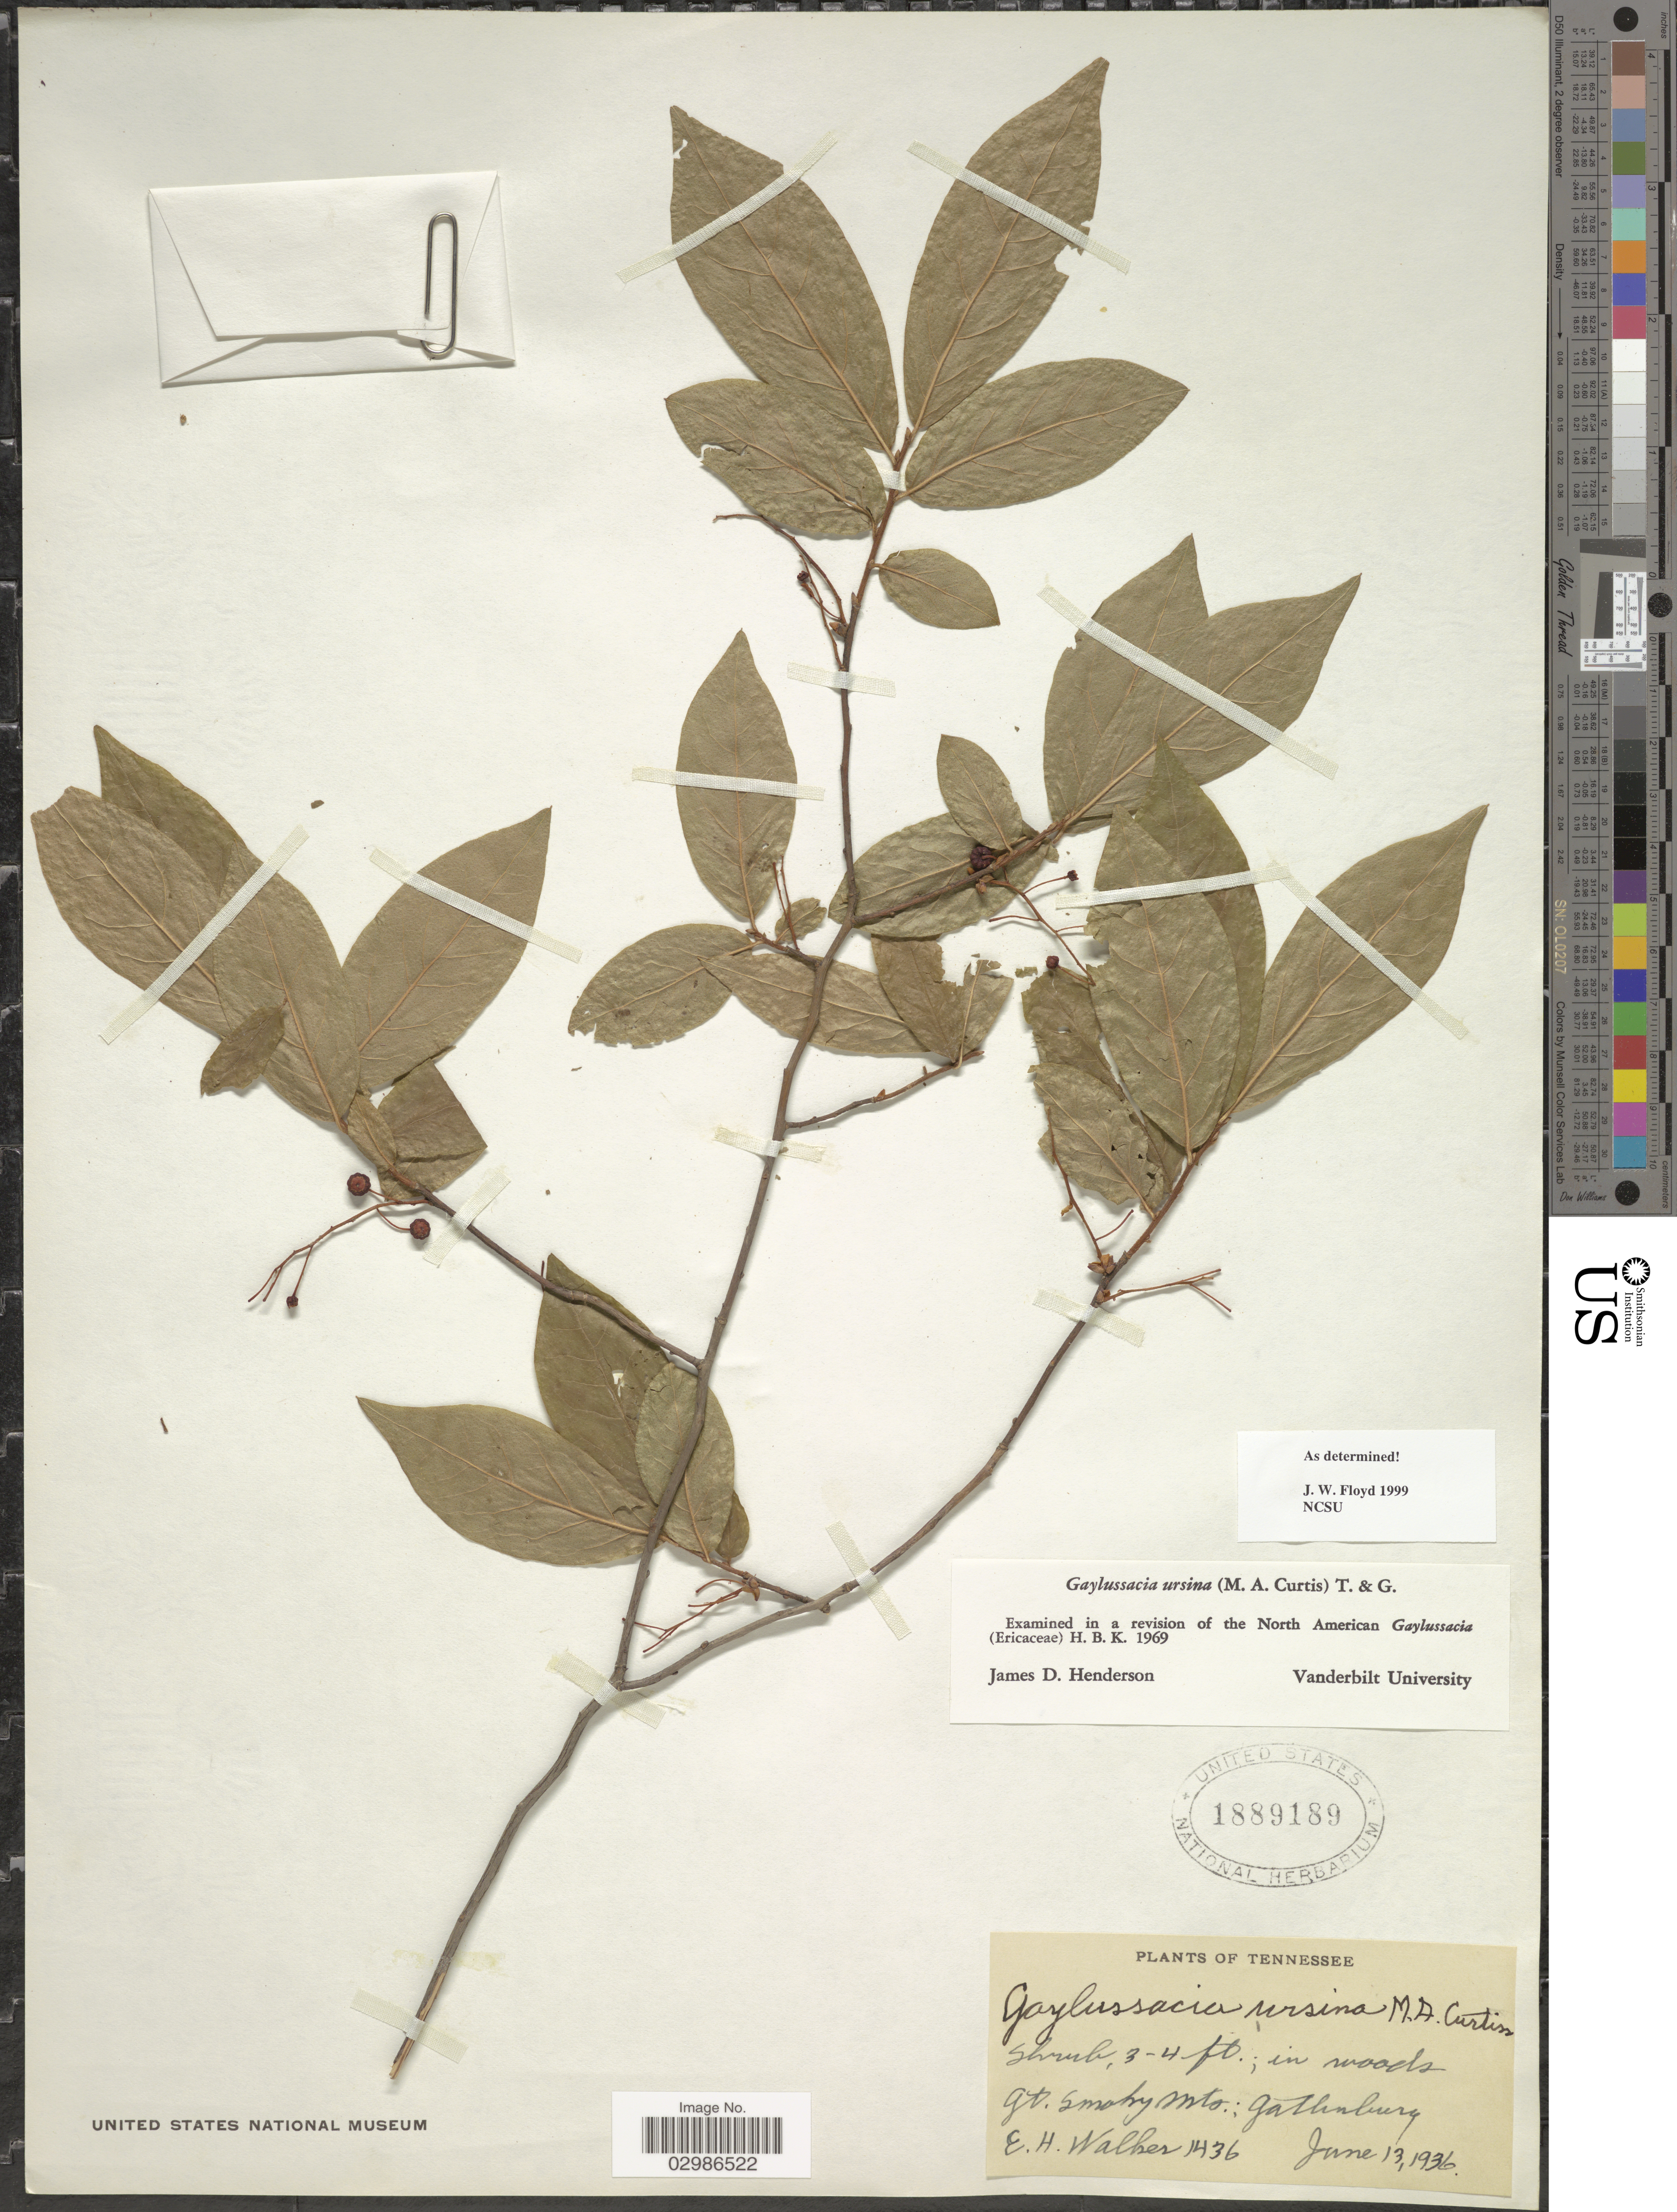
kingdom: Plantae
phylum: Tracheophyta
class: Magnoliopsida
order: Ericales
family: Ericaceae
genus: Gaylussacia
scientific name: Gaylussacia ursina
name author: (M.A. Curtis) Torr. & A. Gray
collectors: E. H. Walker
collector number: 1436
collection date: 1936-06-13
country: United States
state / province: Tennessee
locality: Gt. Smoky Mts.; Gatlinburg.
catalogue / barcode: US 1889189